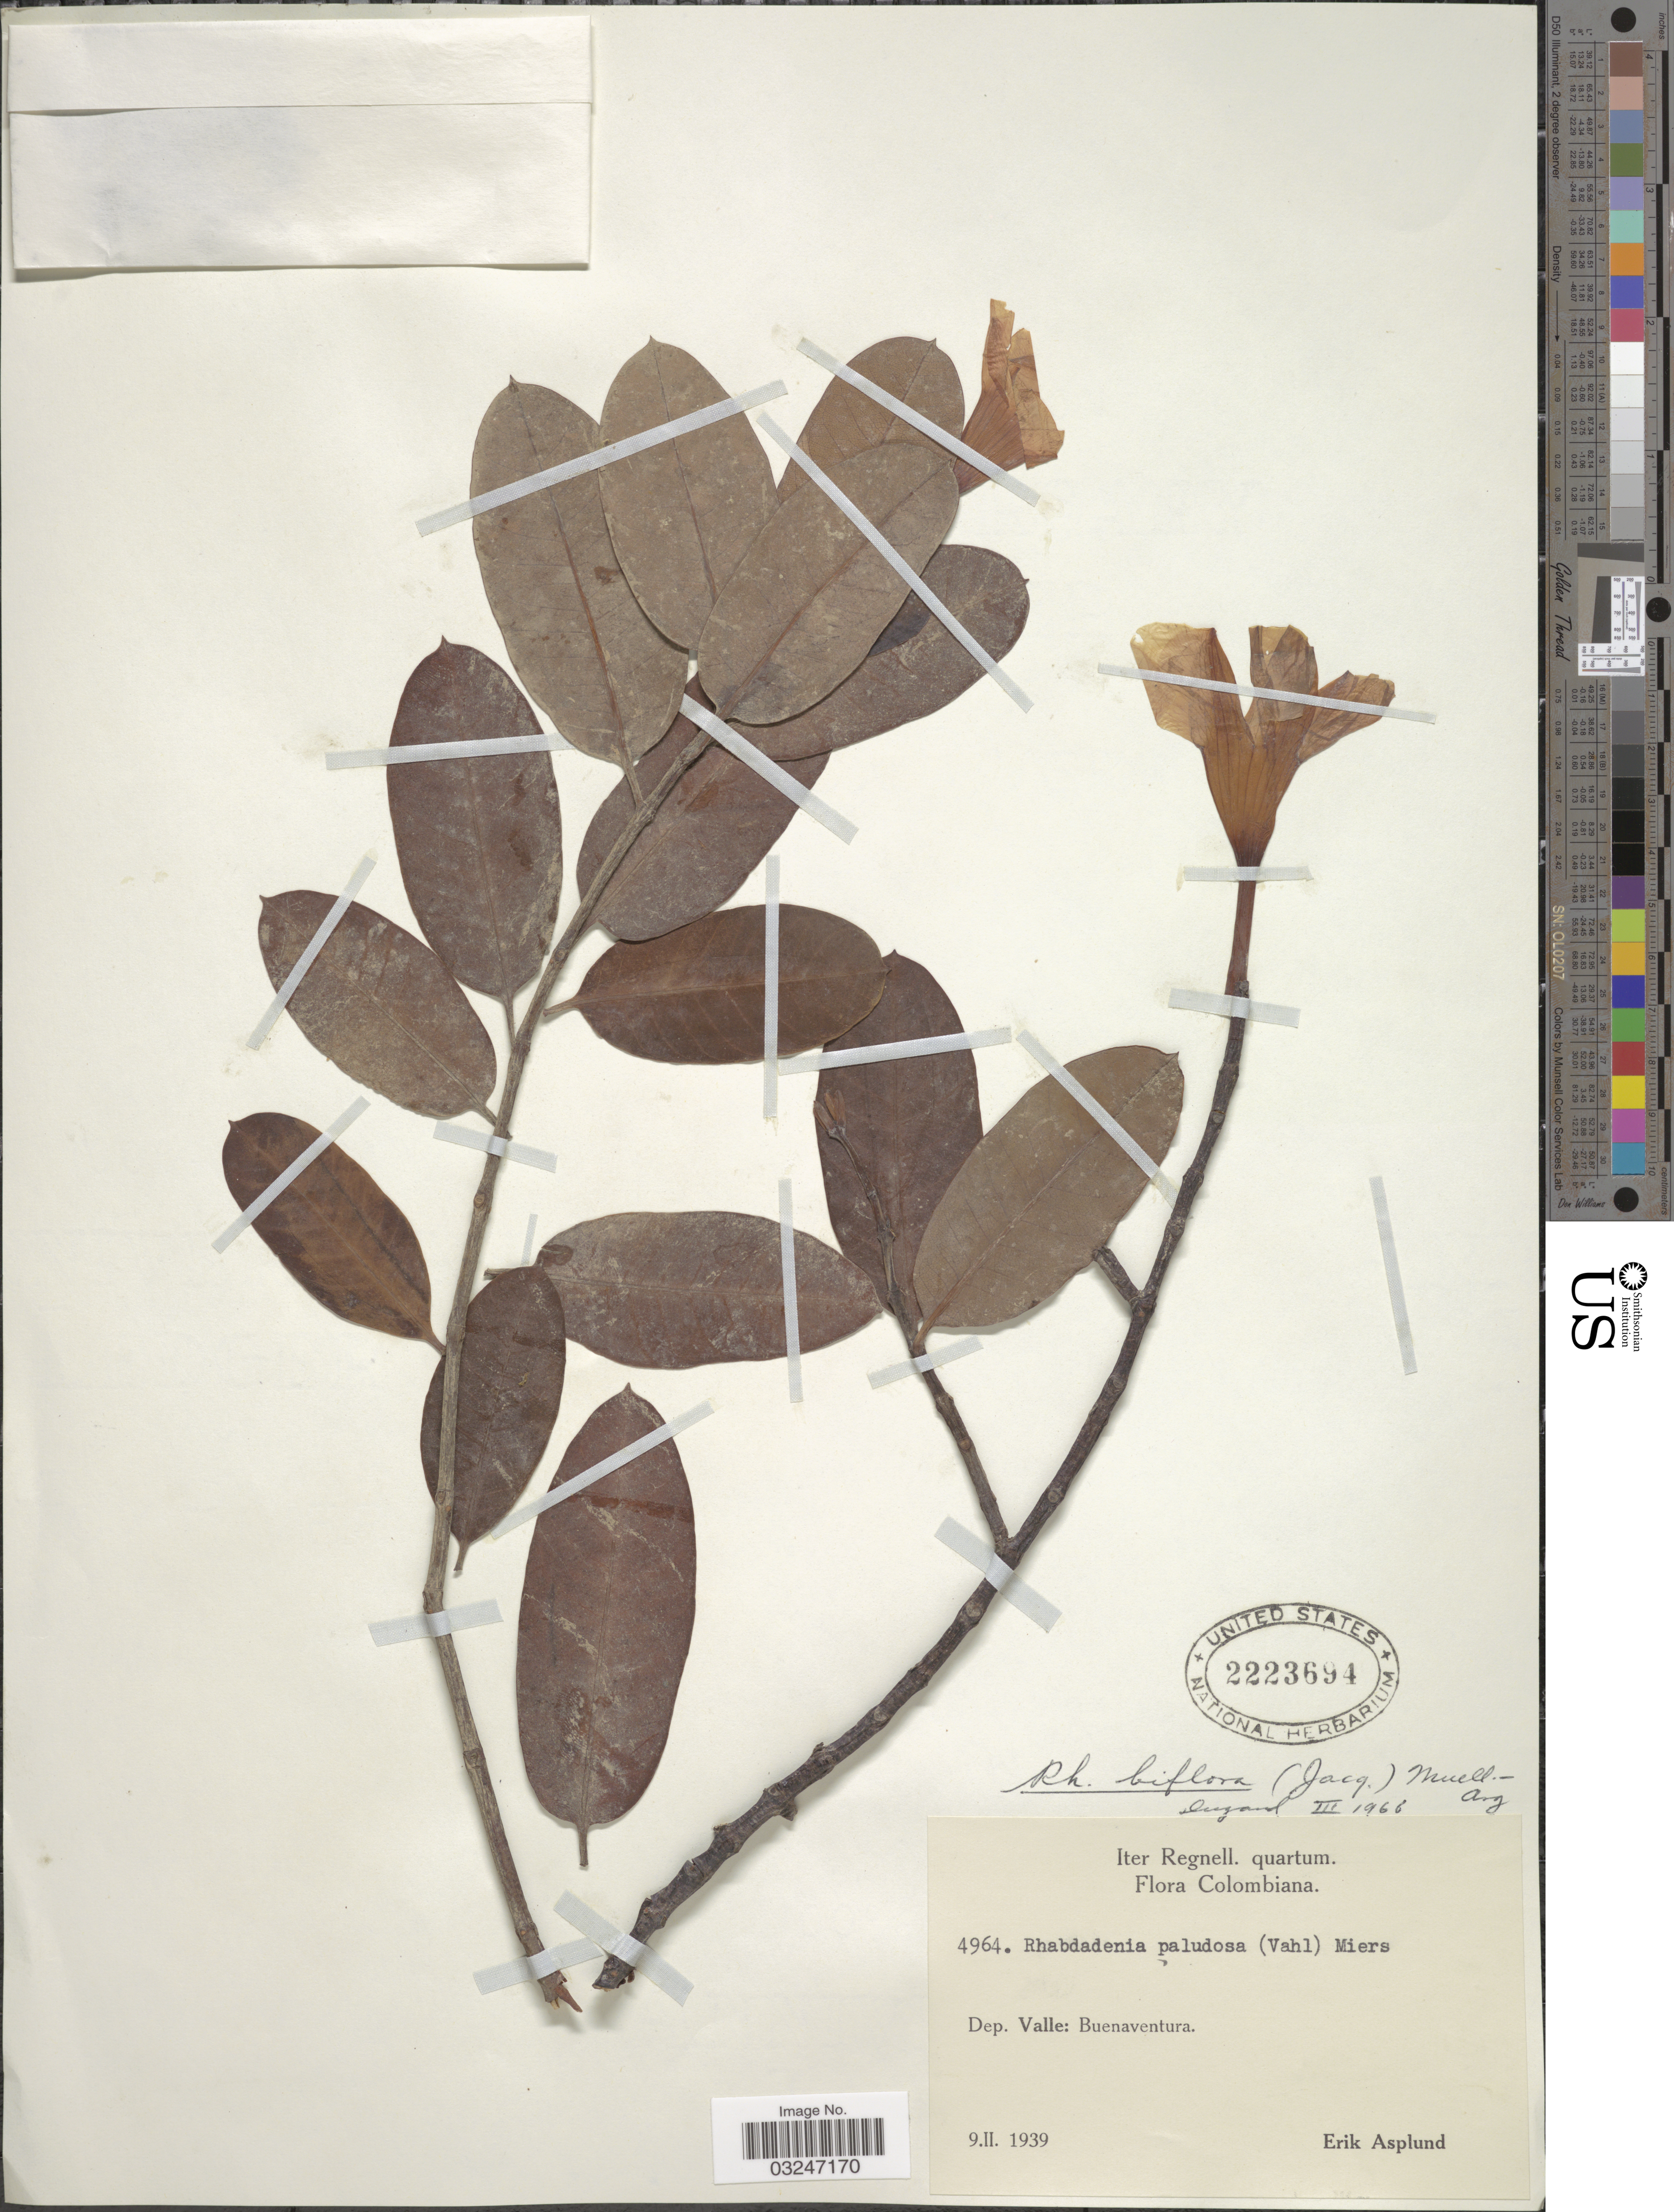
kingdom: Plantae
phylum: Tracheophyta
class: Magnoliopsida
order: Gentianales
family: Apocynaceae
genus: Rhabdadenia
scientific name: Rhabdadenia biflora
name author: (Jacq.) Müll. Arg.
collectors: E. Asplund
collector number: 4964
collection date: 1939-02-09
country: Colombia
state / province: Valle del Cauca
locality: Dep. Valle: Buenaventura.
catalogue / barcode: US 2223694